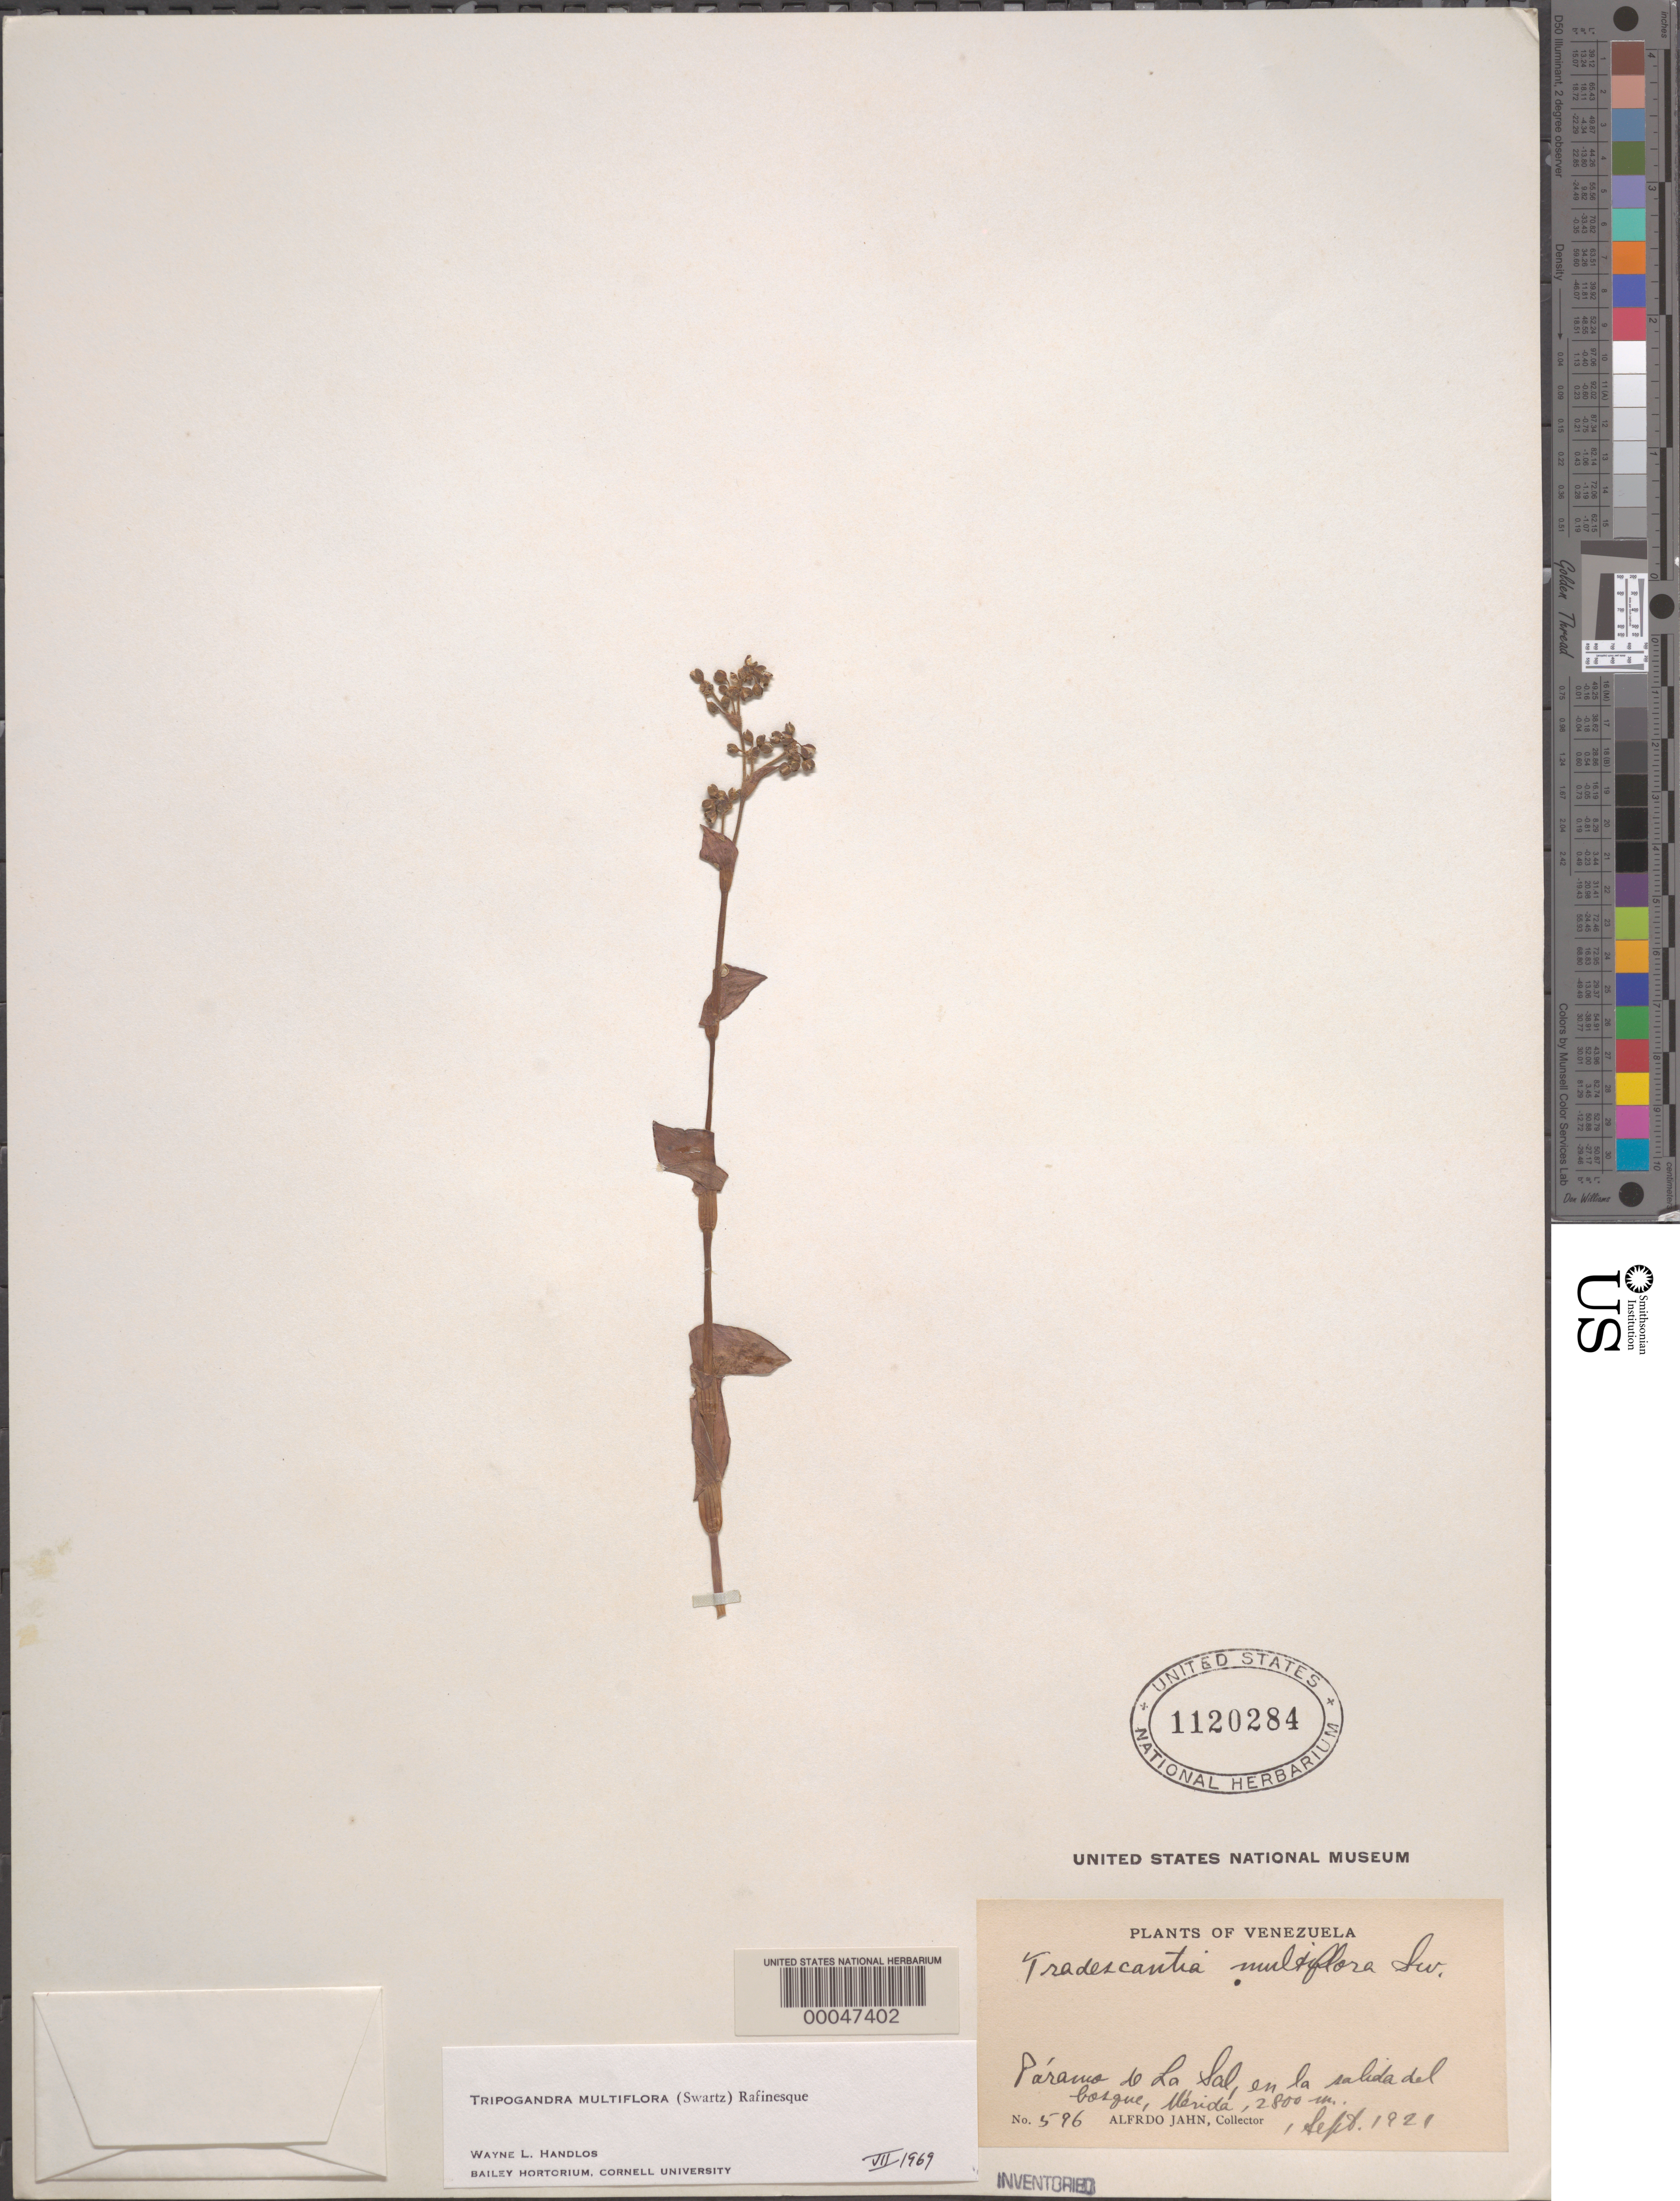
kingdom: Plantae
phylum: Tracheophyta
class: Liliopsida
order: Commelinales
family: Commelinaceae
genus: Tripogandra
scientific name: Tripogandra multiflora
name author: (Sw.) Raf.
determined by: Handlos, W. L.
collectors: A. Jahn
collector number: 596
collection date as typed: Sep 1921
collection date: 1921-09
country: Venezuela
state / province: Mérida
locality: Paramo de la sal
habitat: Forest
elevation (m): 2800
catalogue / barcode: US 1120284